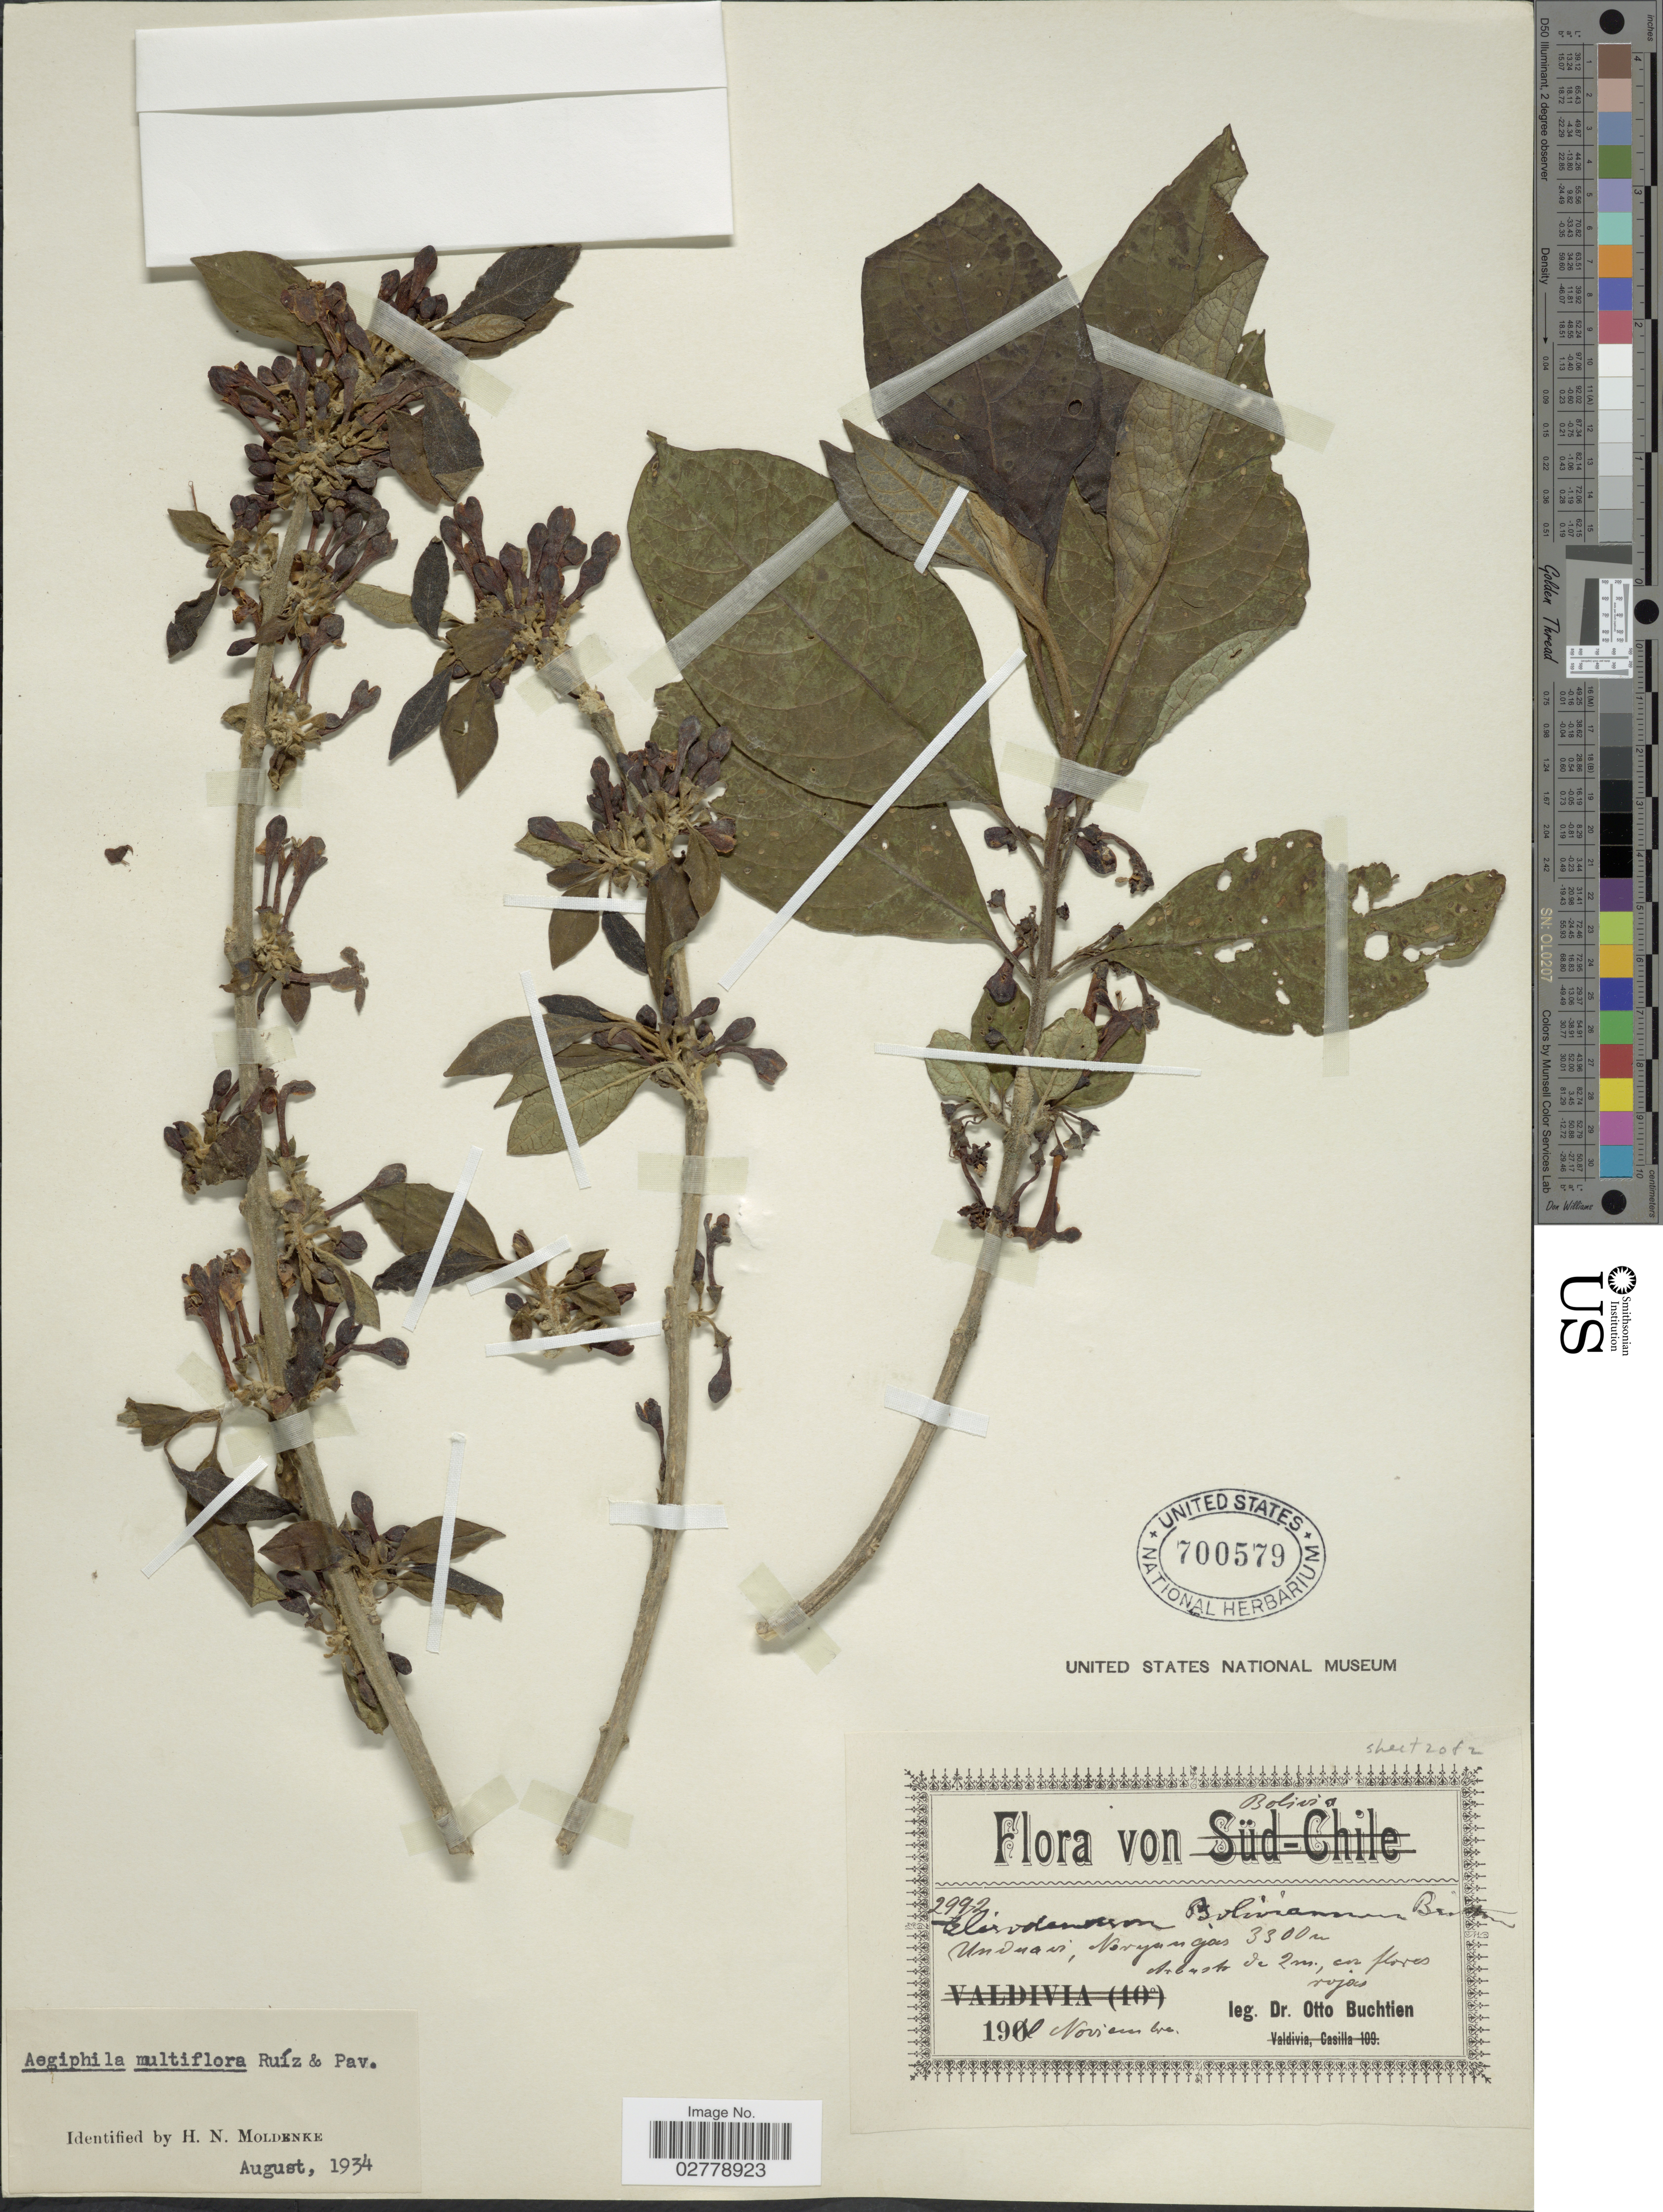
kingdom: Plantae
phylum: Tracheophyta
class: Magnoliopsida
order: Lamiales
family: Lamiaceae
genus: Aegiphila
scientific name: Aegiphila multiflora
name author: Ruiz & Pav.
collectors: O. Buchtien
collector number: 2992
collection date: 1910-11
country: Bolivia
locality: Unduavi, Noryungas.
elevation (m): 3300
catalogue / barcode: US 700579